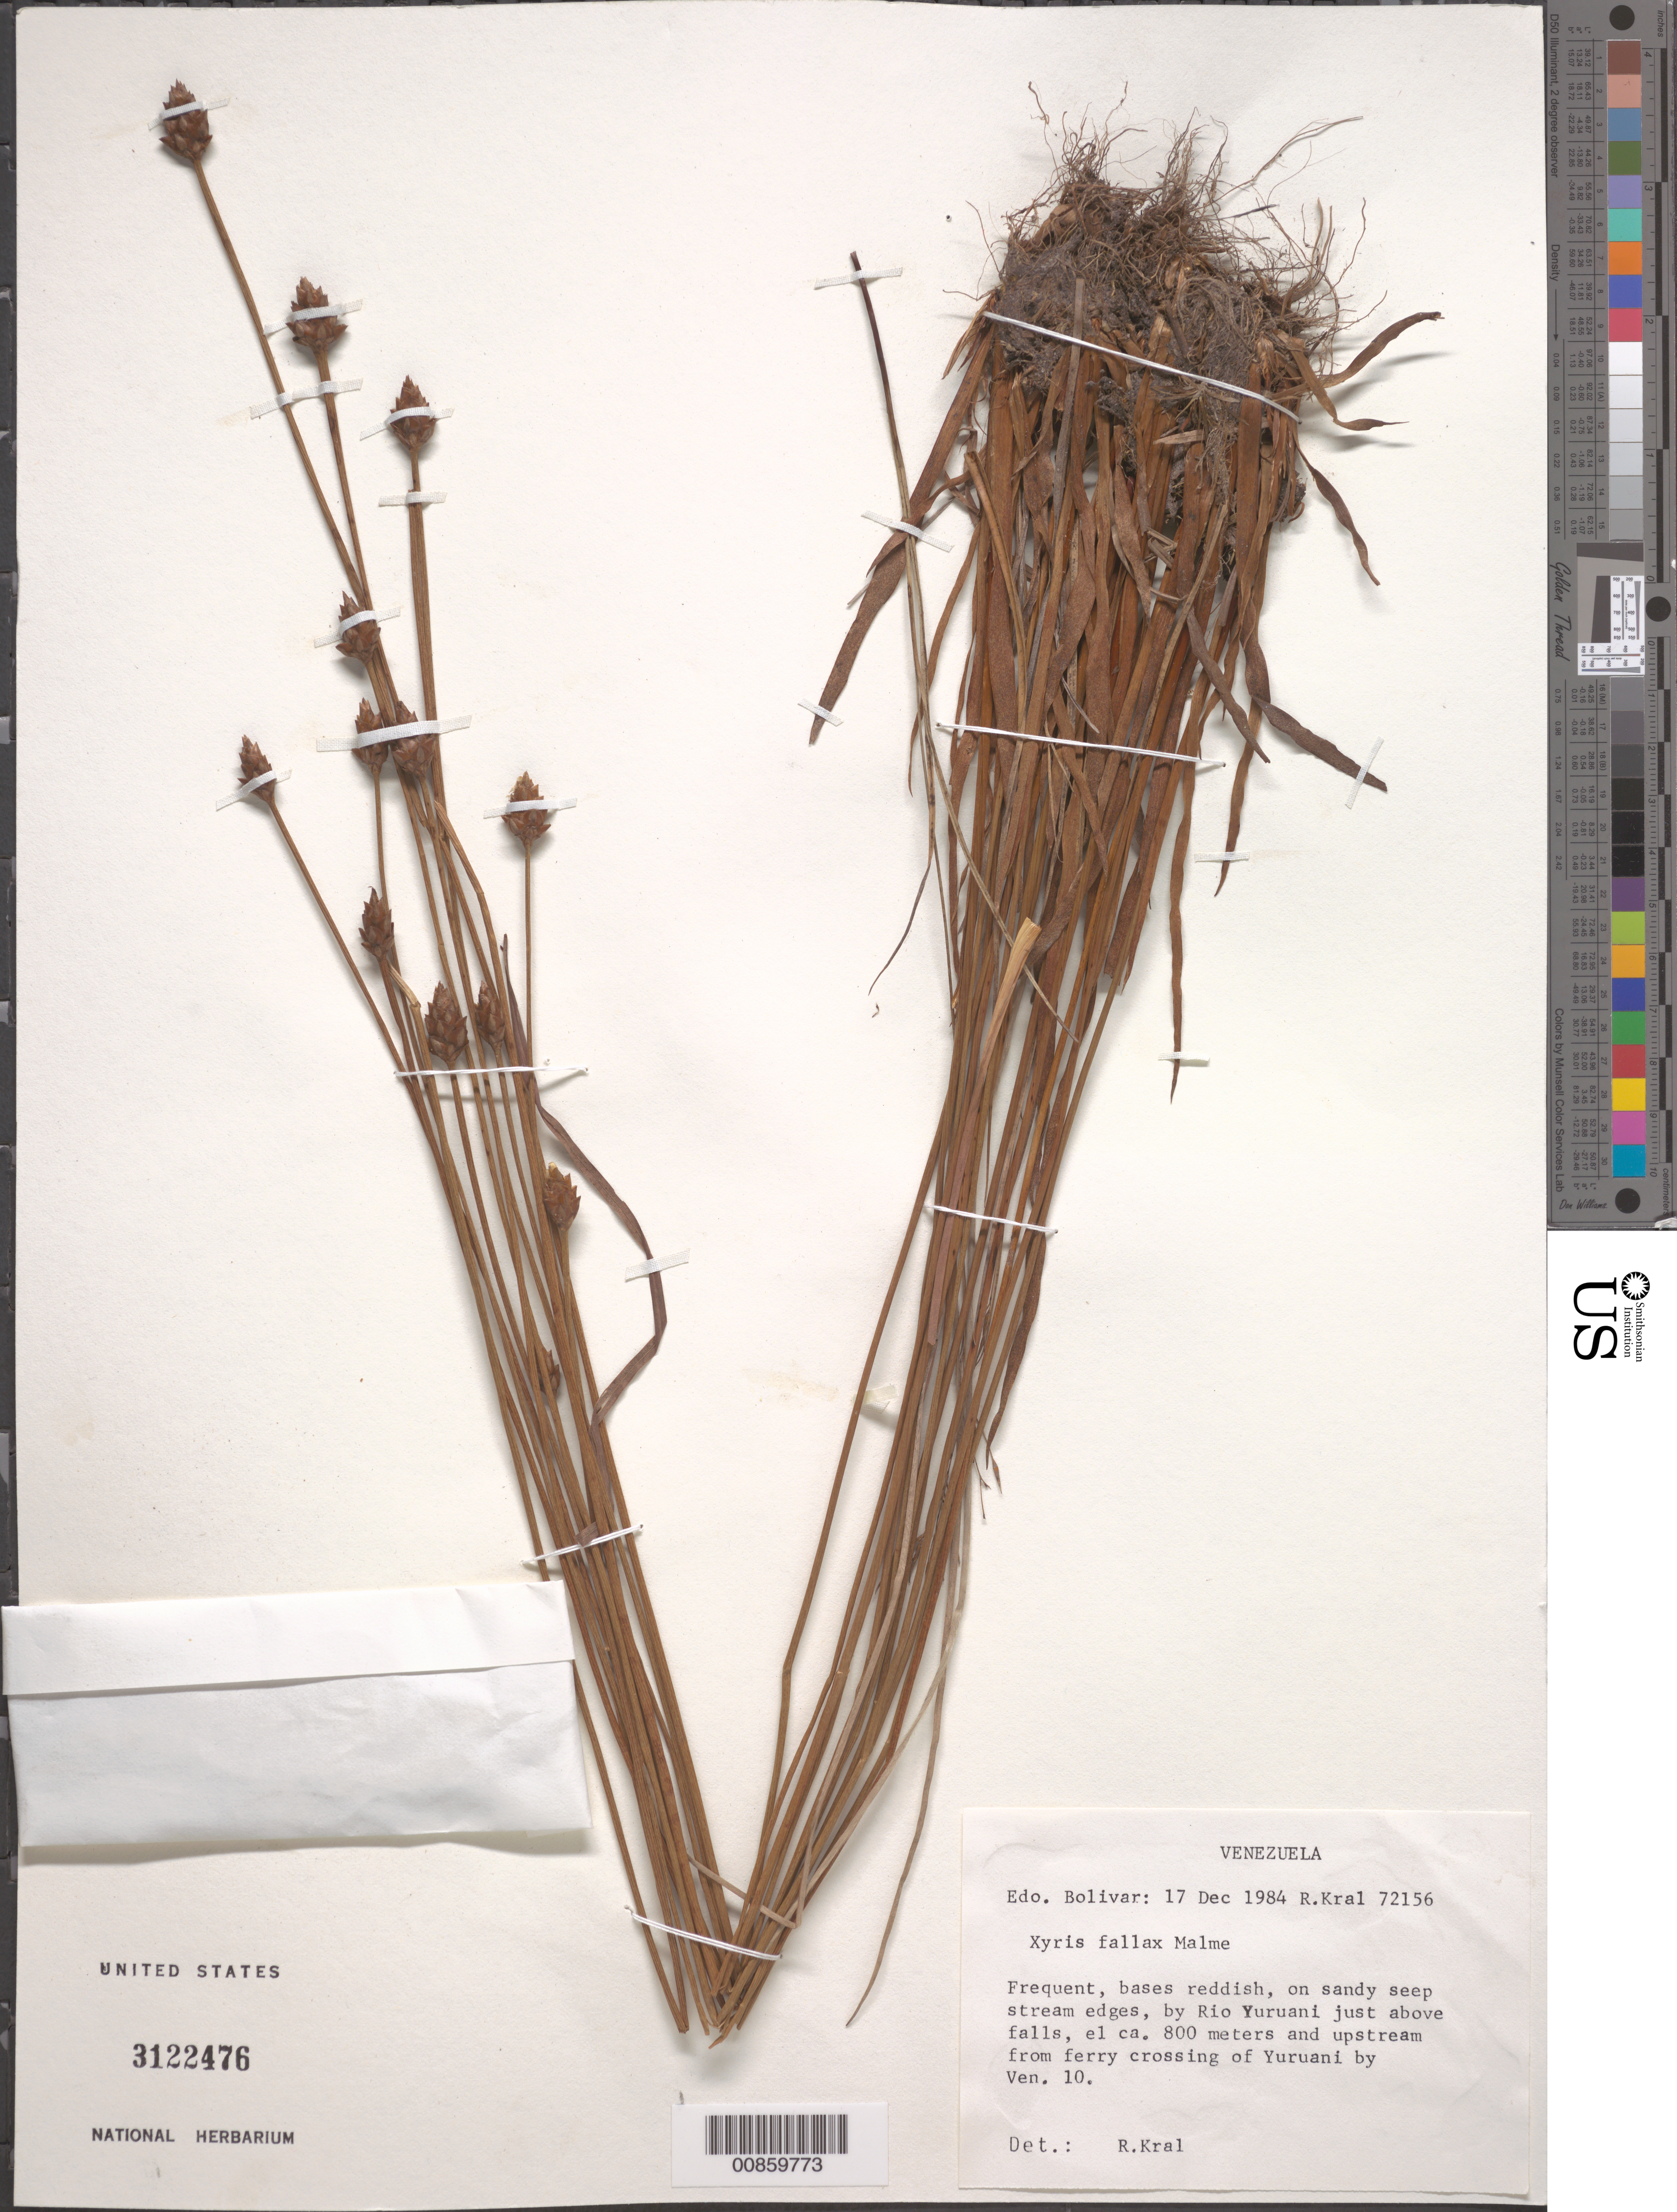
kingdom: Plantae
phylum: Tracheophyta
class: Liliopsida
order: Poales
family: Xyridaceae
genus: Xyris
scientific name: Xyris fallax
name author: Malme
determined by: Kral, Robert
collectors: R. Kral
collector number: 72156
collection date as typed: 17-Dec-84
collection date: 1984-12-17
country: Venezuela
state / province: Bolívar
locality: Río Yuruani, just above falls; upstream from ferry crossing of Yuruani by Ven. 10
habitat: Sandy seeps by stream edges.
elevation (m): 800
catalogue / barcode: US 3122476